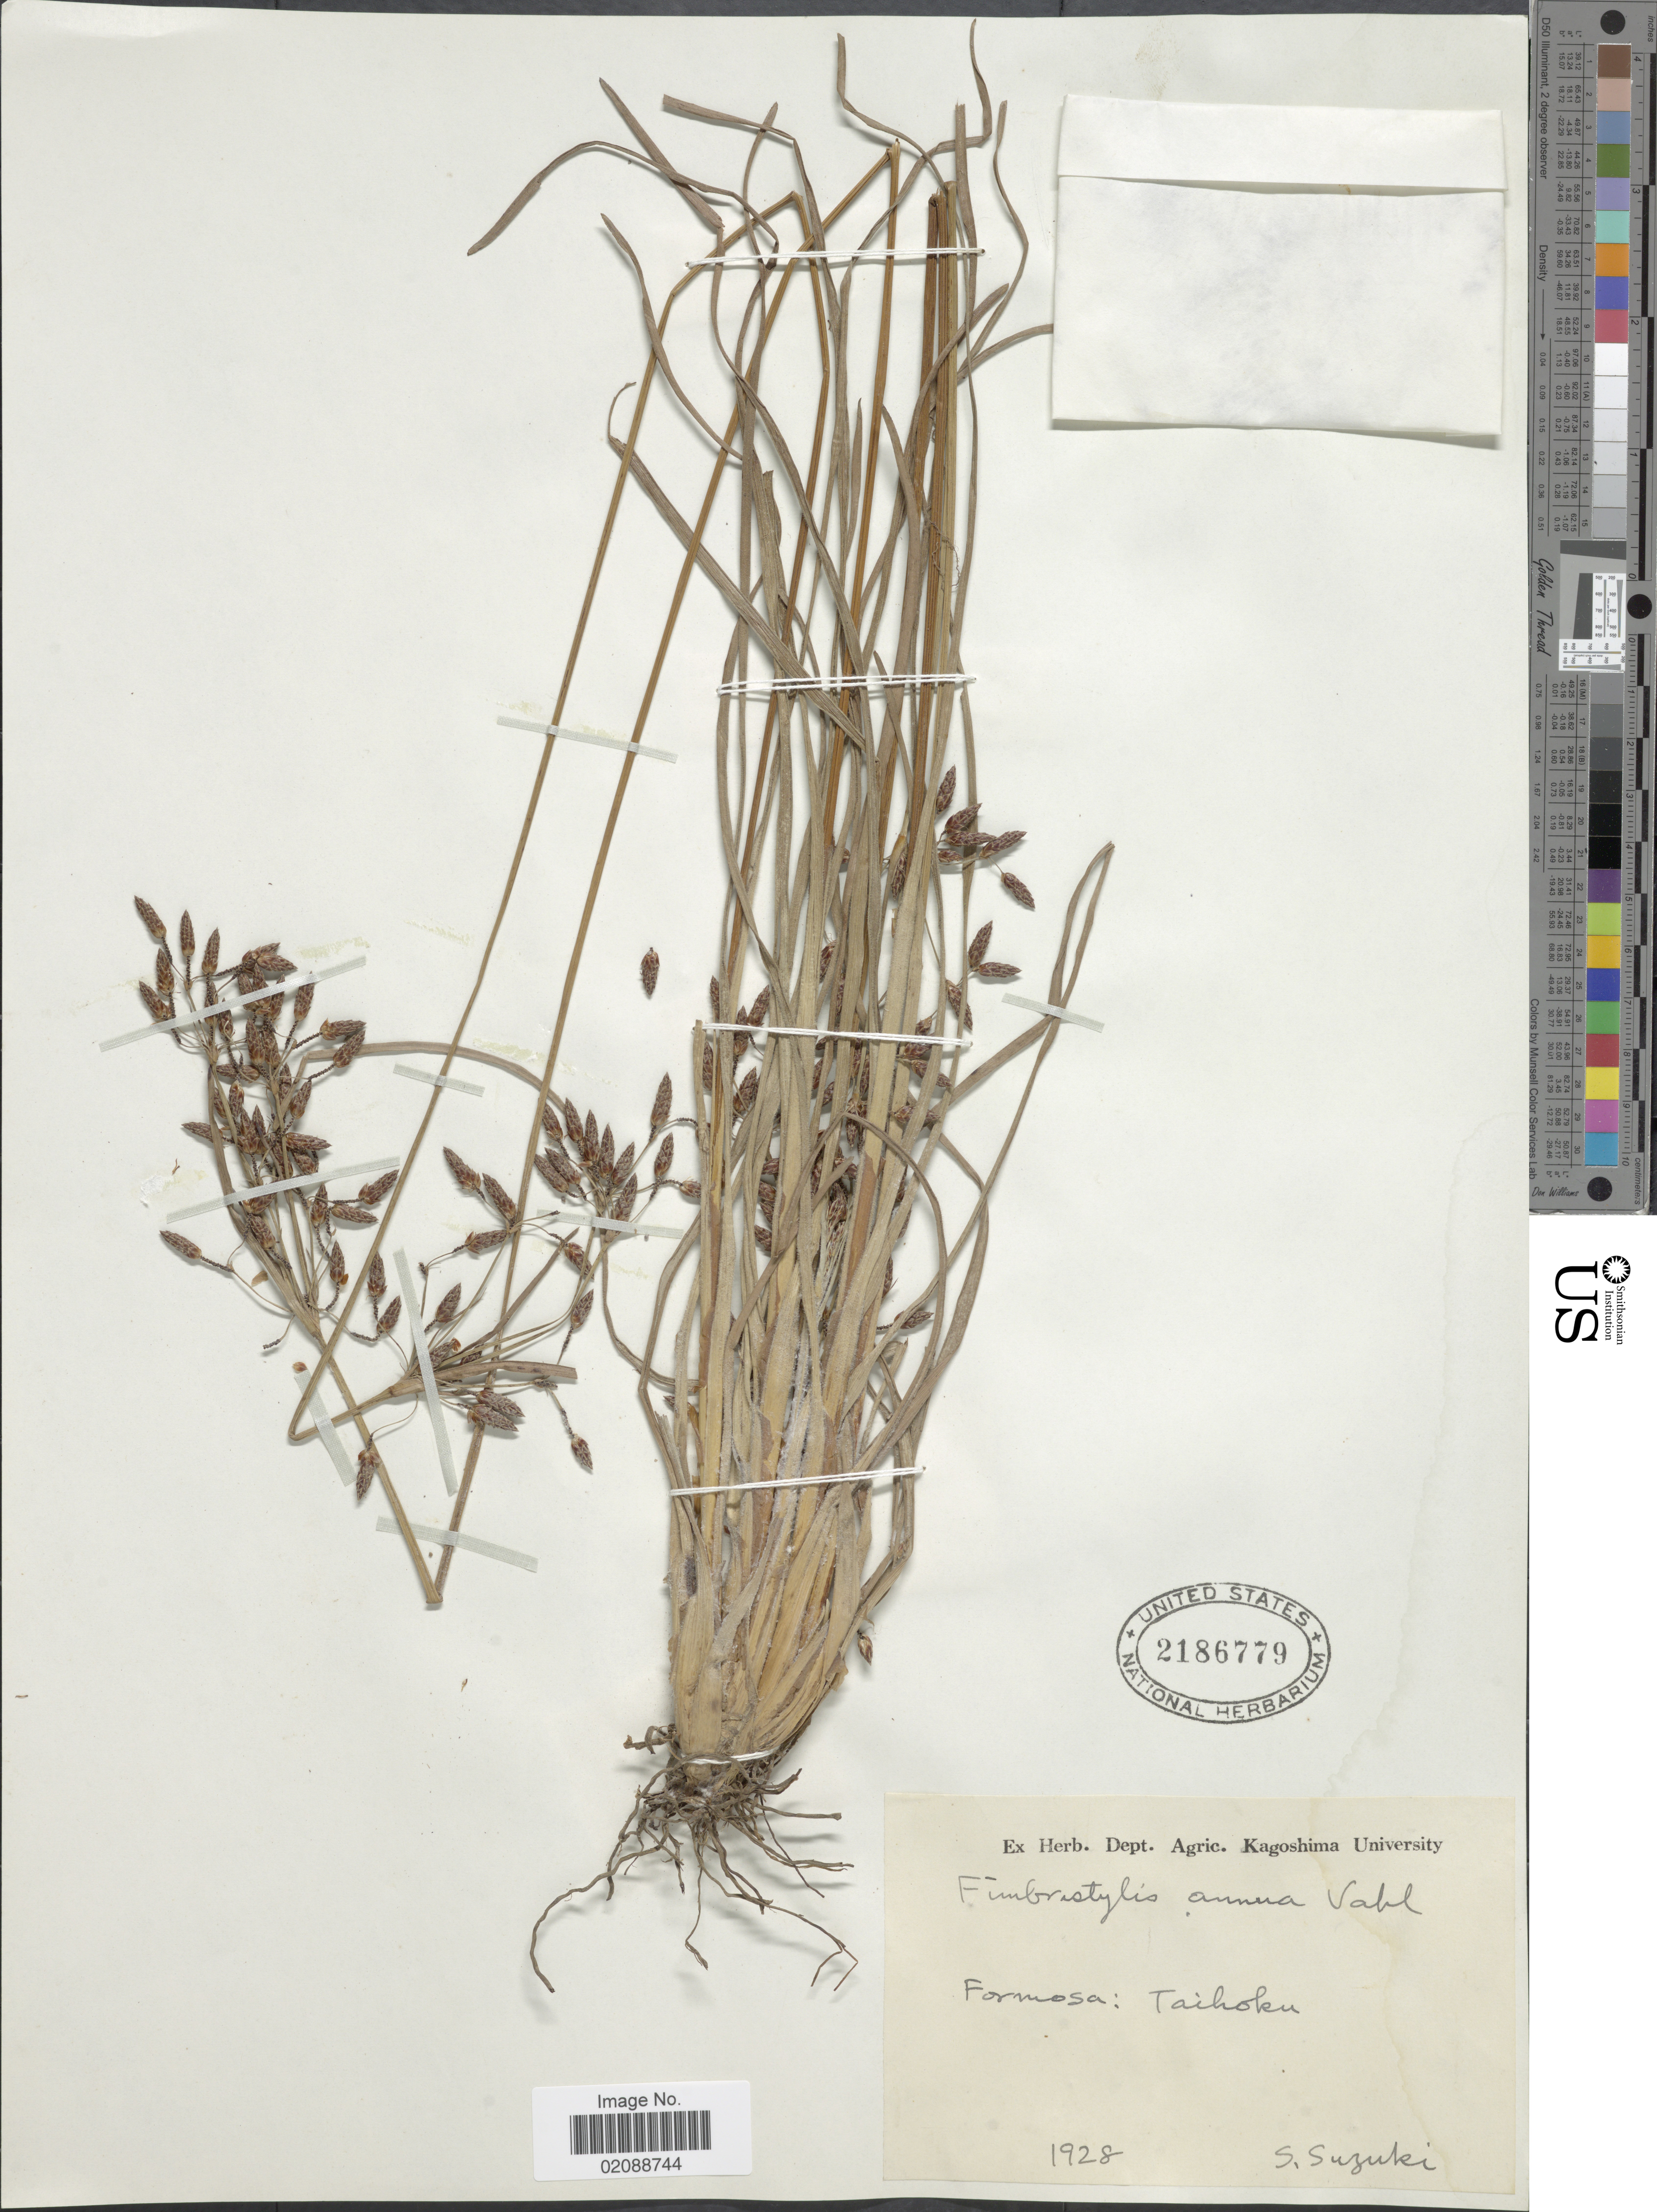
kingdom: Plantae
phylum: Tracheophyta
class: Liliopsida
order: Poales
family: Cyperaceae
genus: Fimbristylis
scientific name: Fimbristylis annua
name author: (All.) Roem. & Schult.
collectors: S. Suzuki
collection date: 1928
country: Taiwan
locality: Formosa: Taihoku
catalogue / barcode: US 2186779